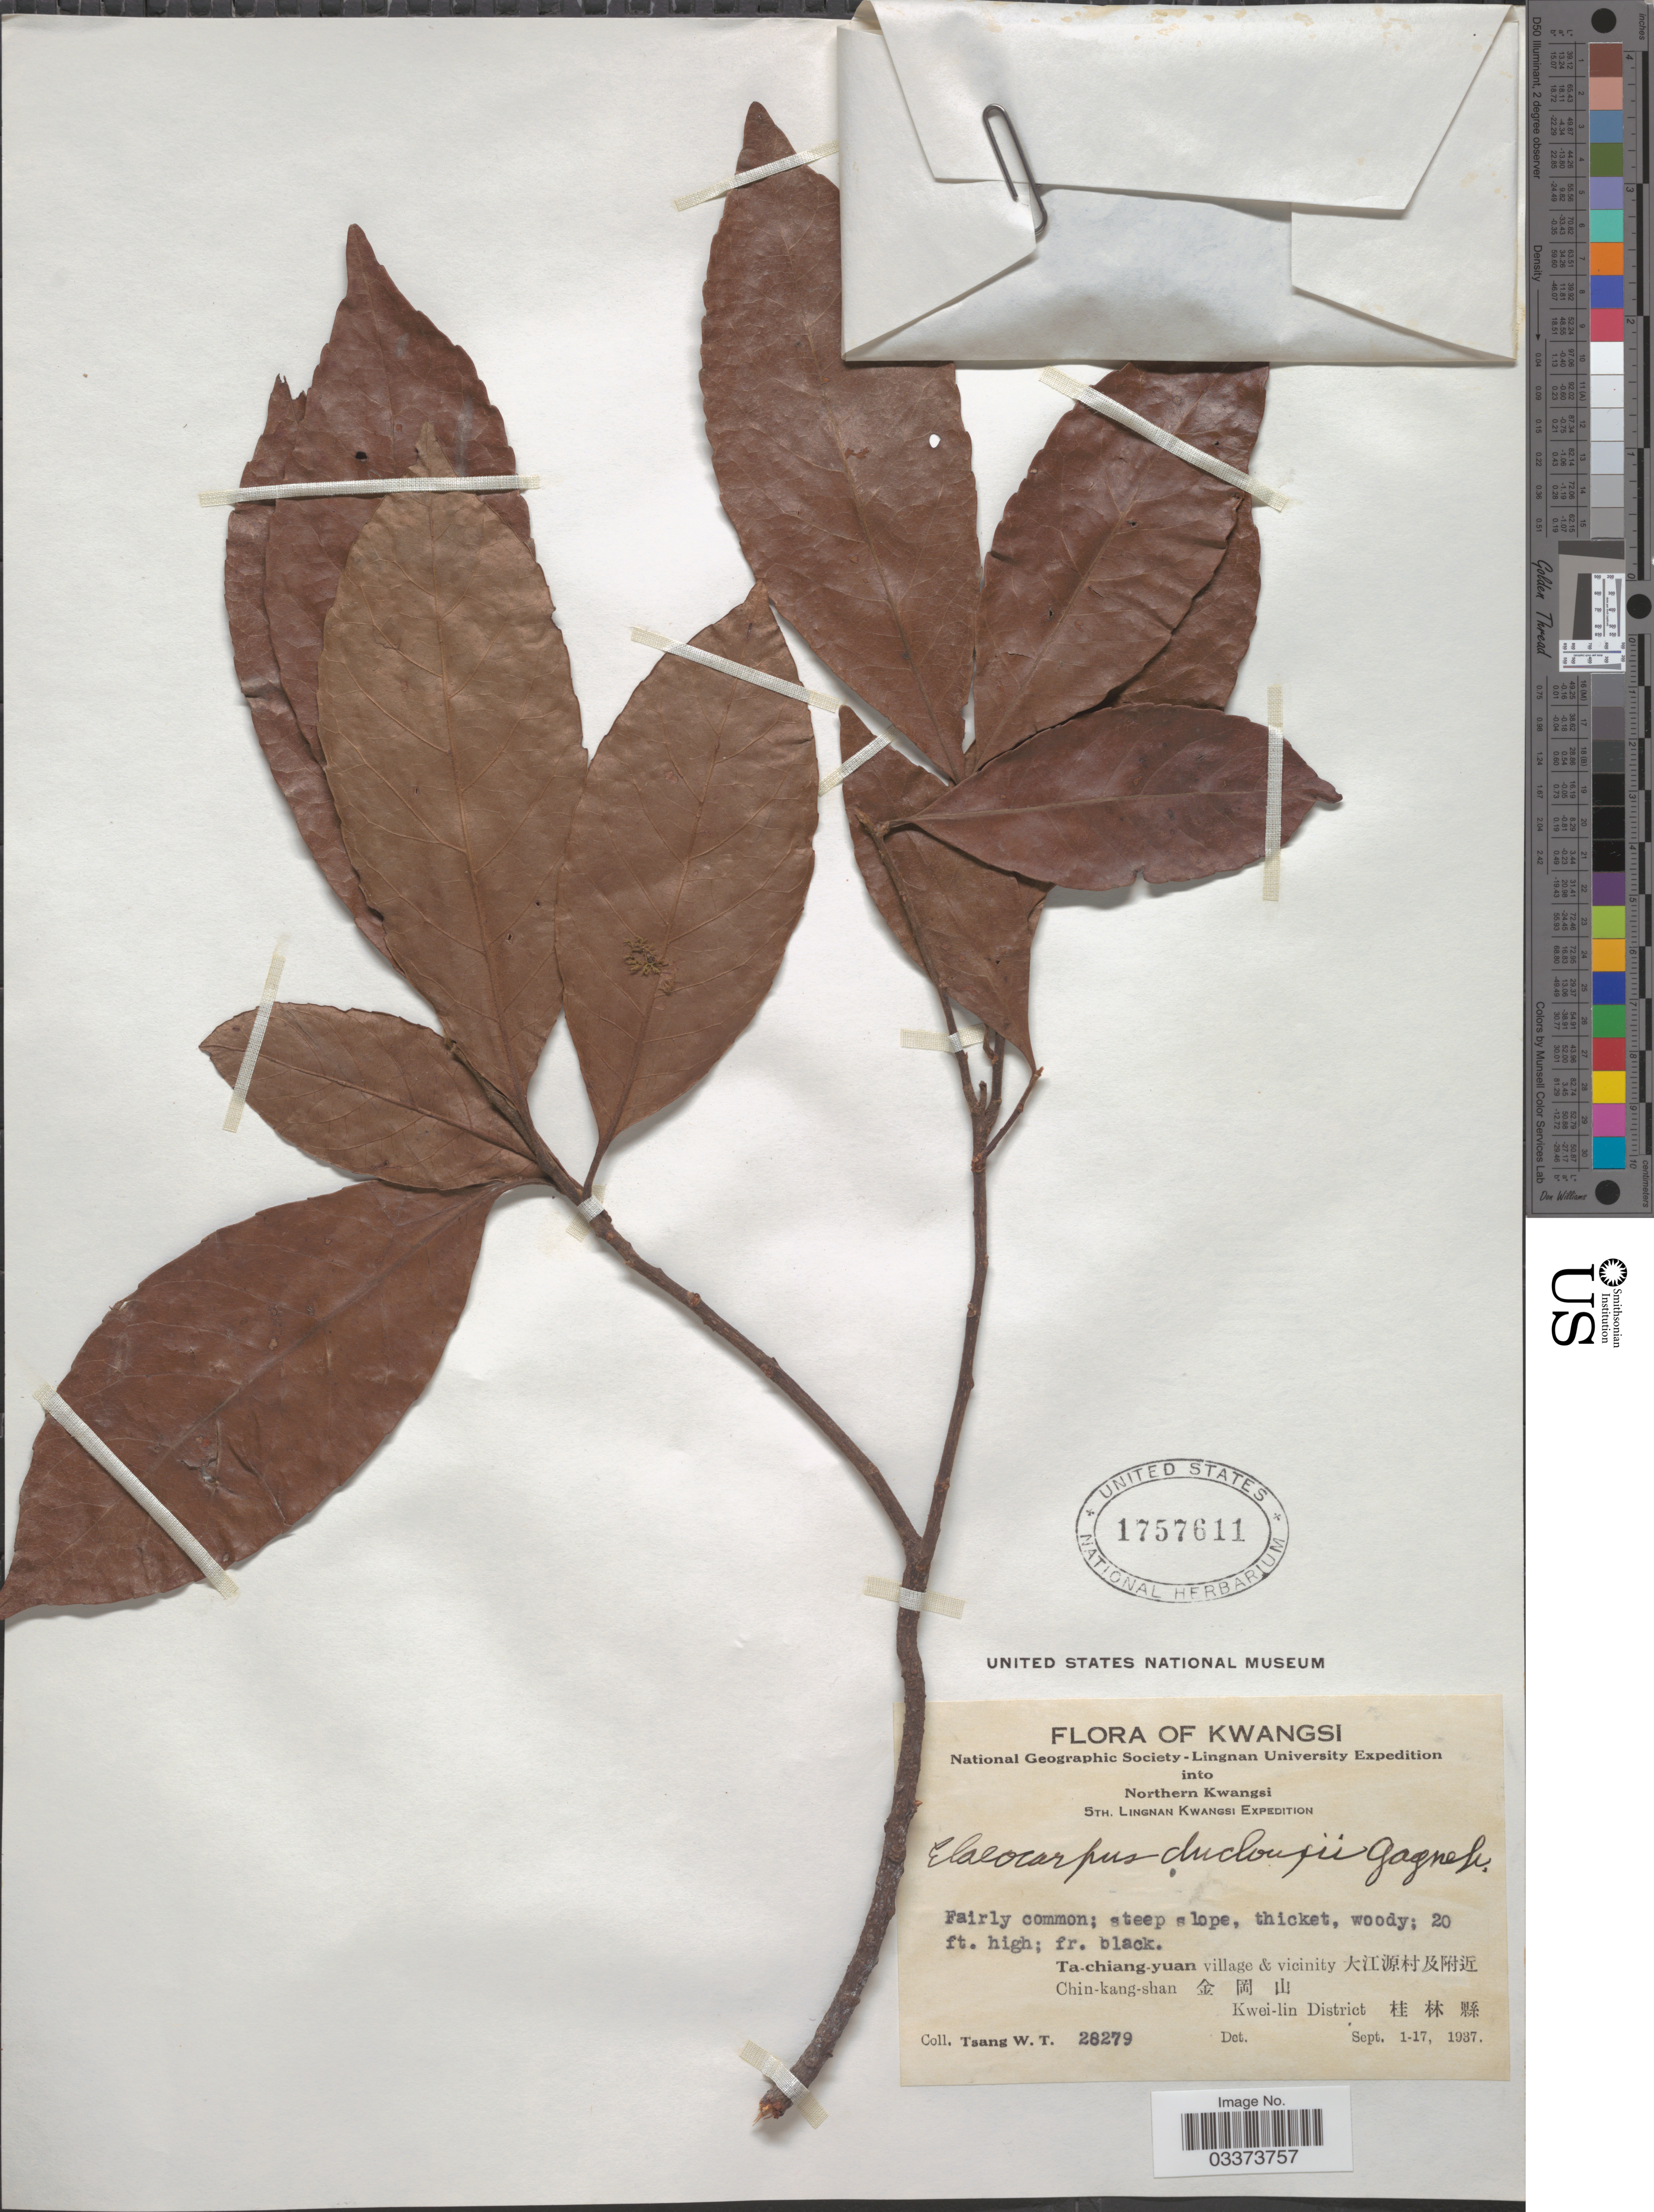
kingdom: Plantae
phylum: Tracheophyta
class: Magnoliopsida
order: Oxalidales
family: Elaeocarpaceae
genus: Elaeocarpus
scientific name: Elaeocarpus duclouxii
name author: Gagnep.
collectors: W. T. Tsang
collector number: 28279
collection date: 1937-09-01/1937-09-17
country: China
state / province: Guangxi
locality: Kwangsi, Northern Kwangsi, Ta-chiang-yuan village & vicinity X, Ching-kang-shan X, Kwei-lin District X.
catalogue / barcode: US 1757611